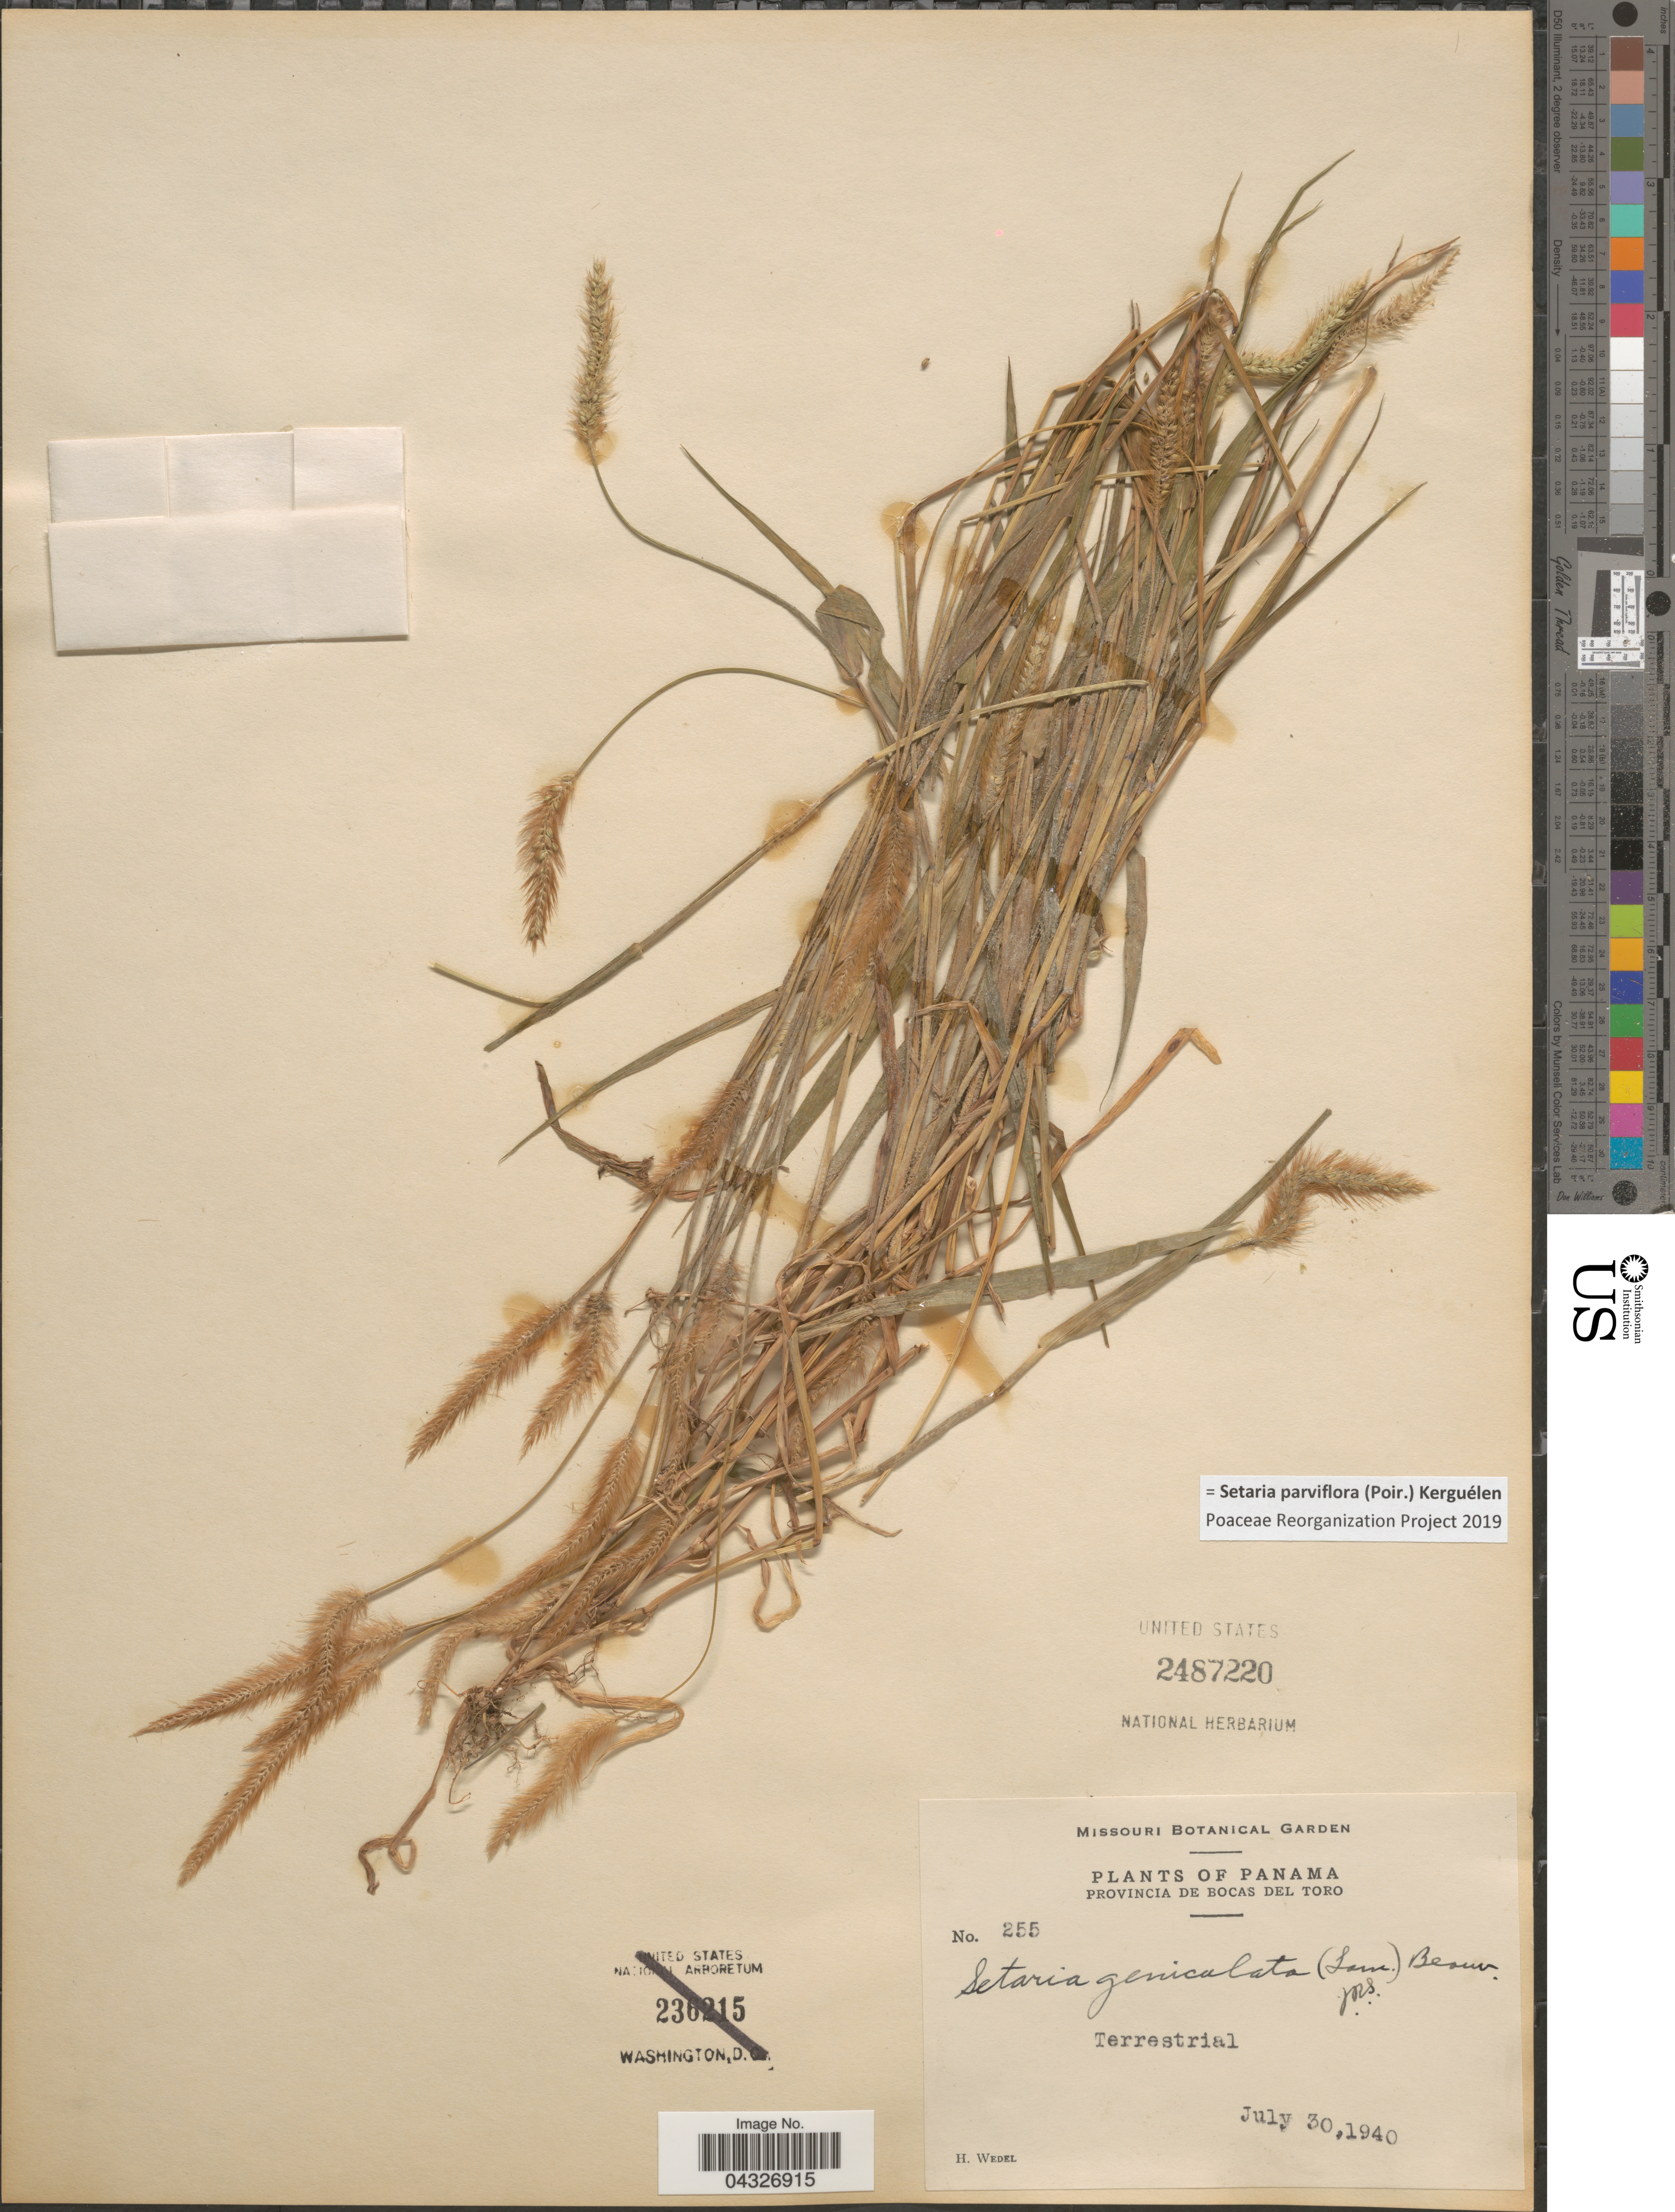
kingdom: Plantae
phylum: Tracheophyta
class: Liliopsida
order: Poales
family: Poaceae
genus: Setaria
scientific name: Setaria parviflora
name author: (Poir.) Kerguélen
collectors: H. Wedel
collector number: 255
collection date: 1940-07-30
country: Panama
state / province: Bocas del Toro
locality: Terrestrial.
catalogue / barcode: US 2487220